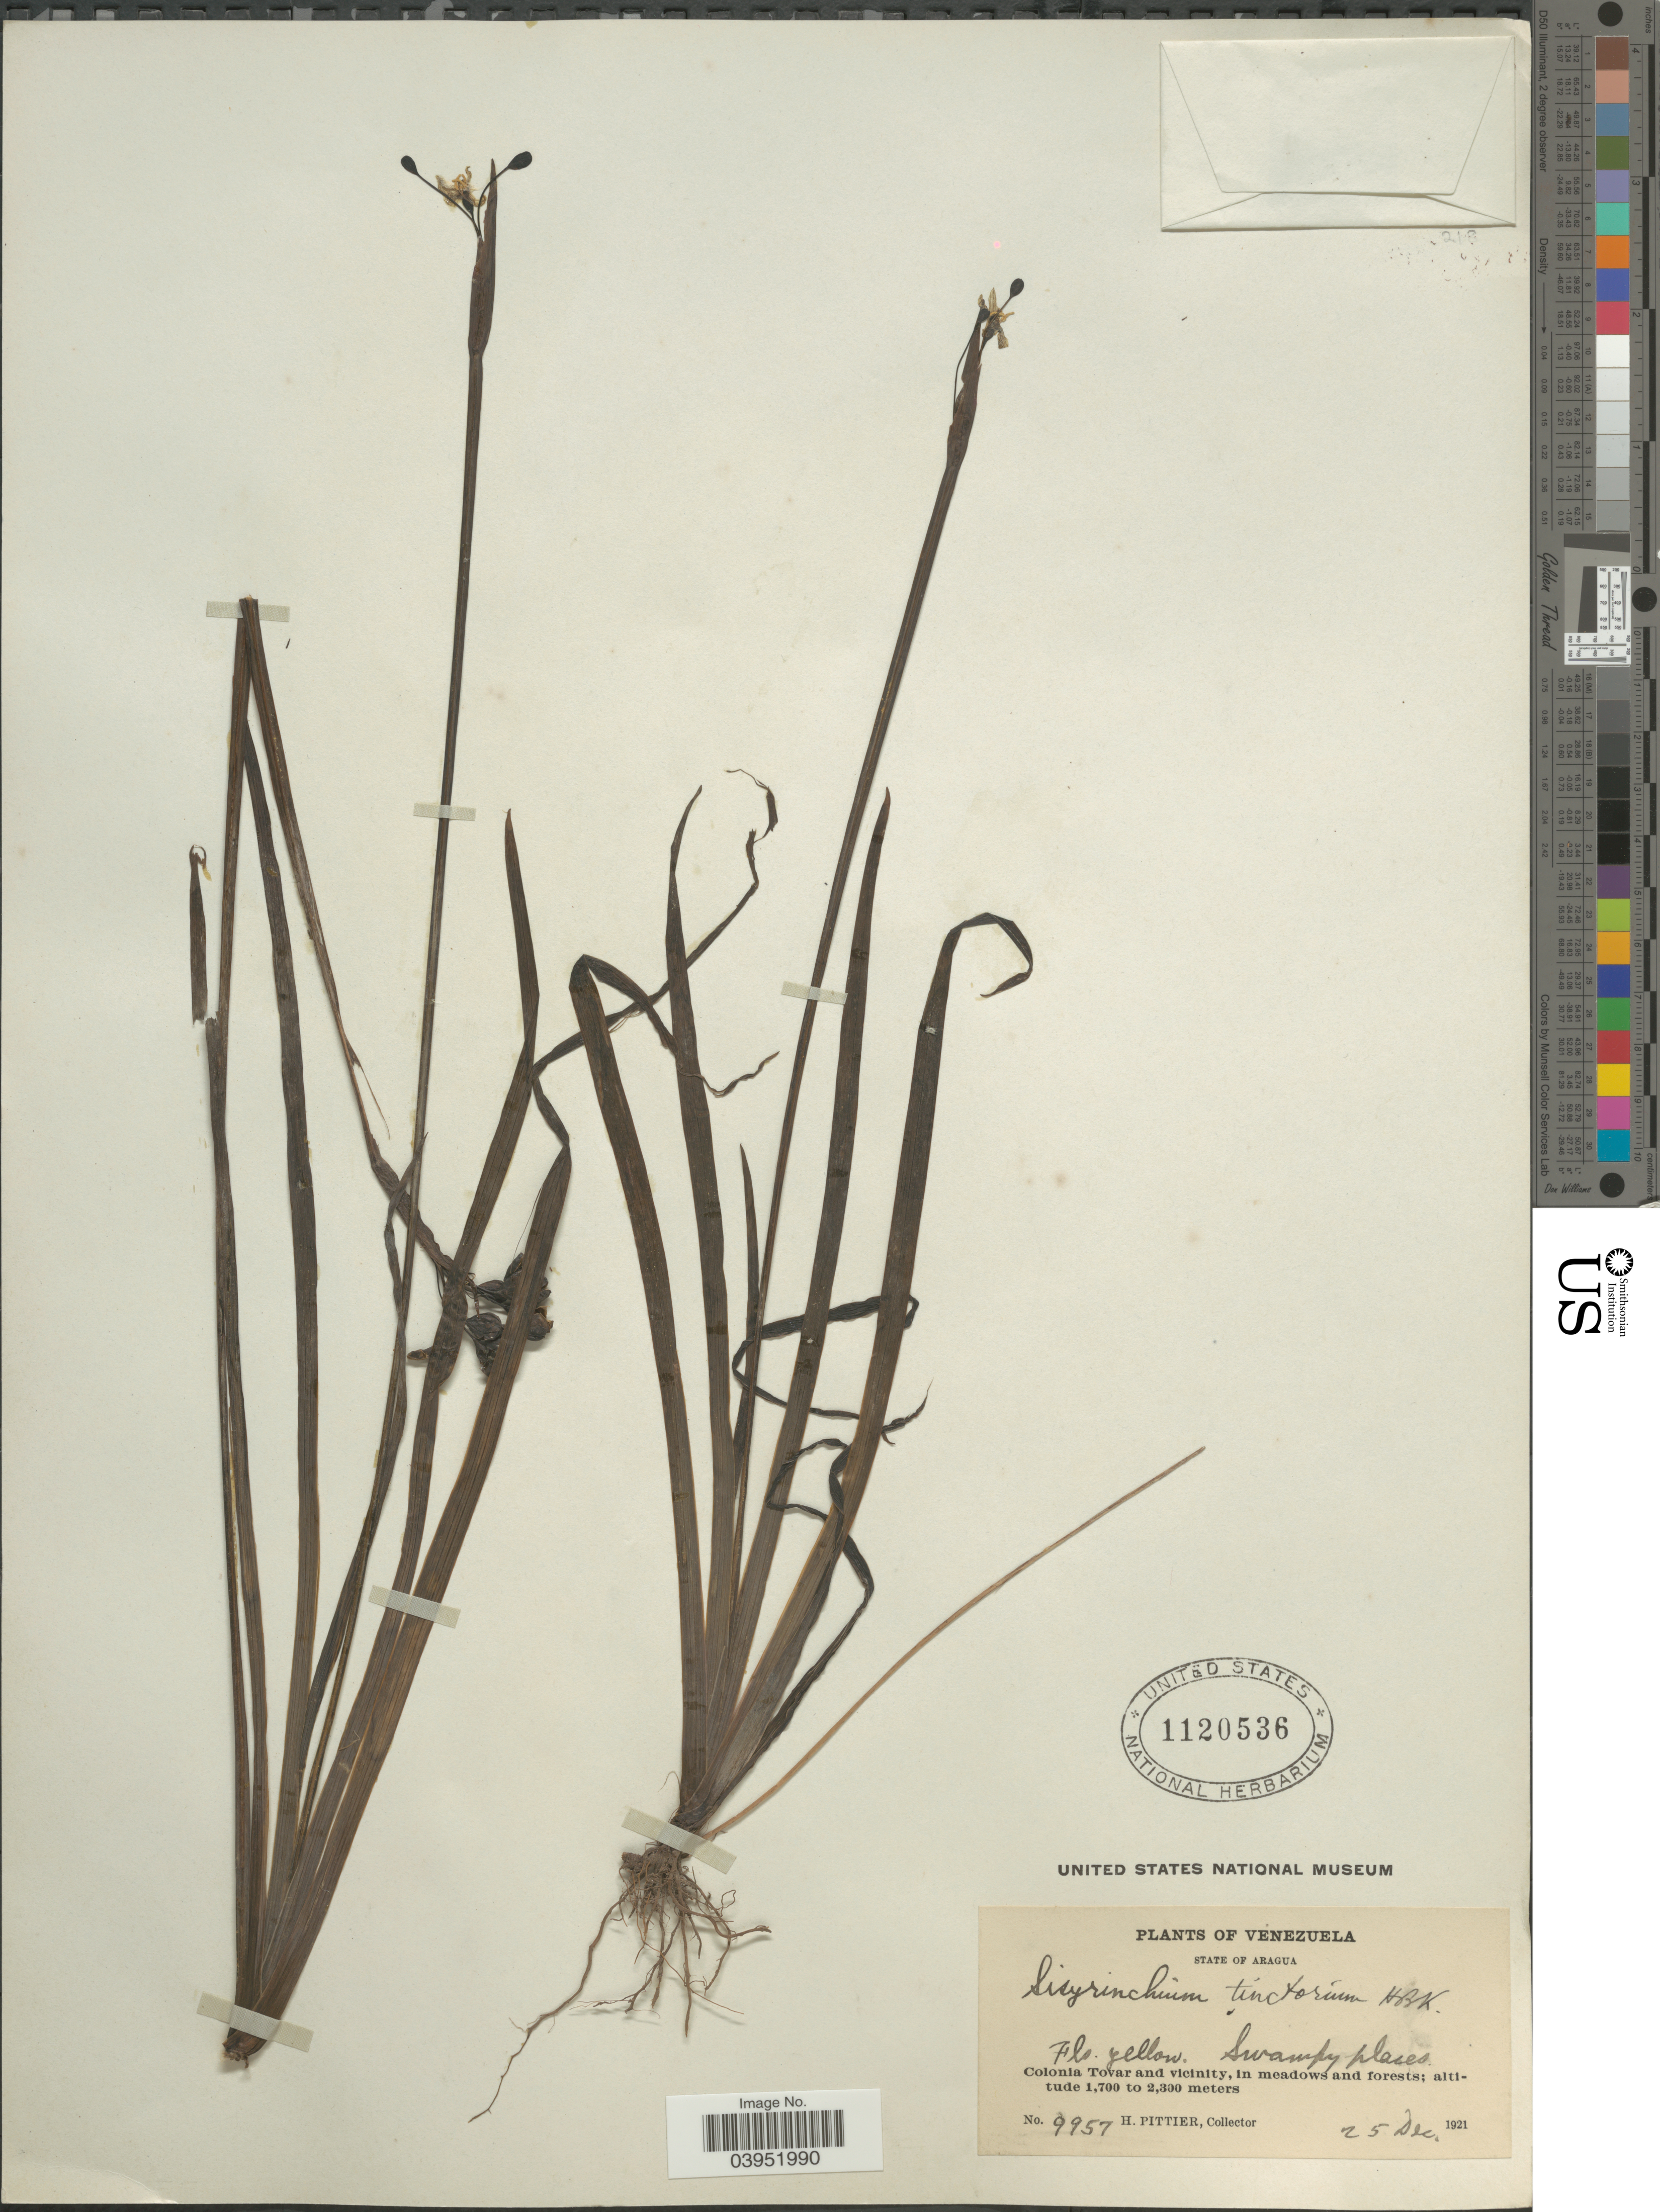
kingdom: Plantae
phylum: Tracheophyta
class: Liliopsida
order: Asparagales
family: Iridaceae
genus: Sisyrinchium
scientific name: Sisyrinchium bogotense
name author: Kunth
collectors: H. F. Pittier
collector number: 9957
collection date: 1921-12-25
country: Venezuela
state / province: Aragua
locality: Colonia Tovar and vicinity, in meadows and forests.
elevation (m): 1700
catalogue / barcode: US 1120536